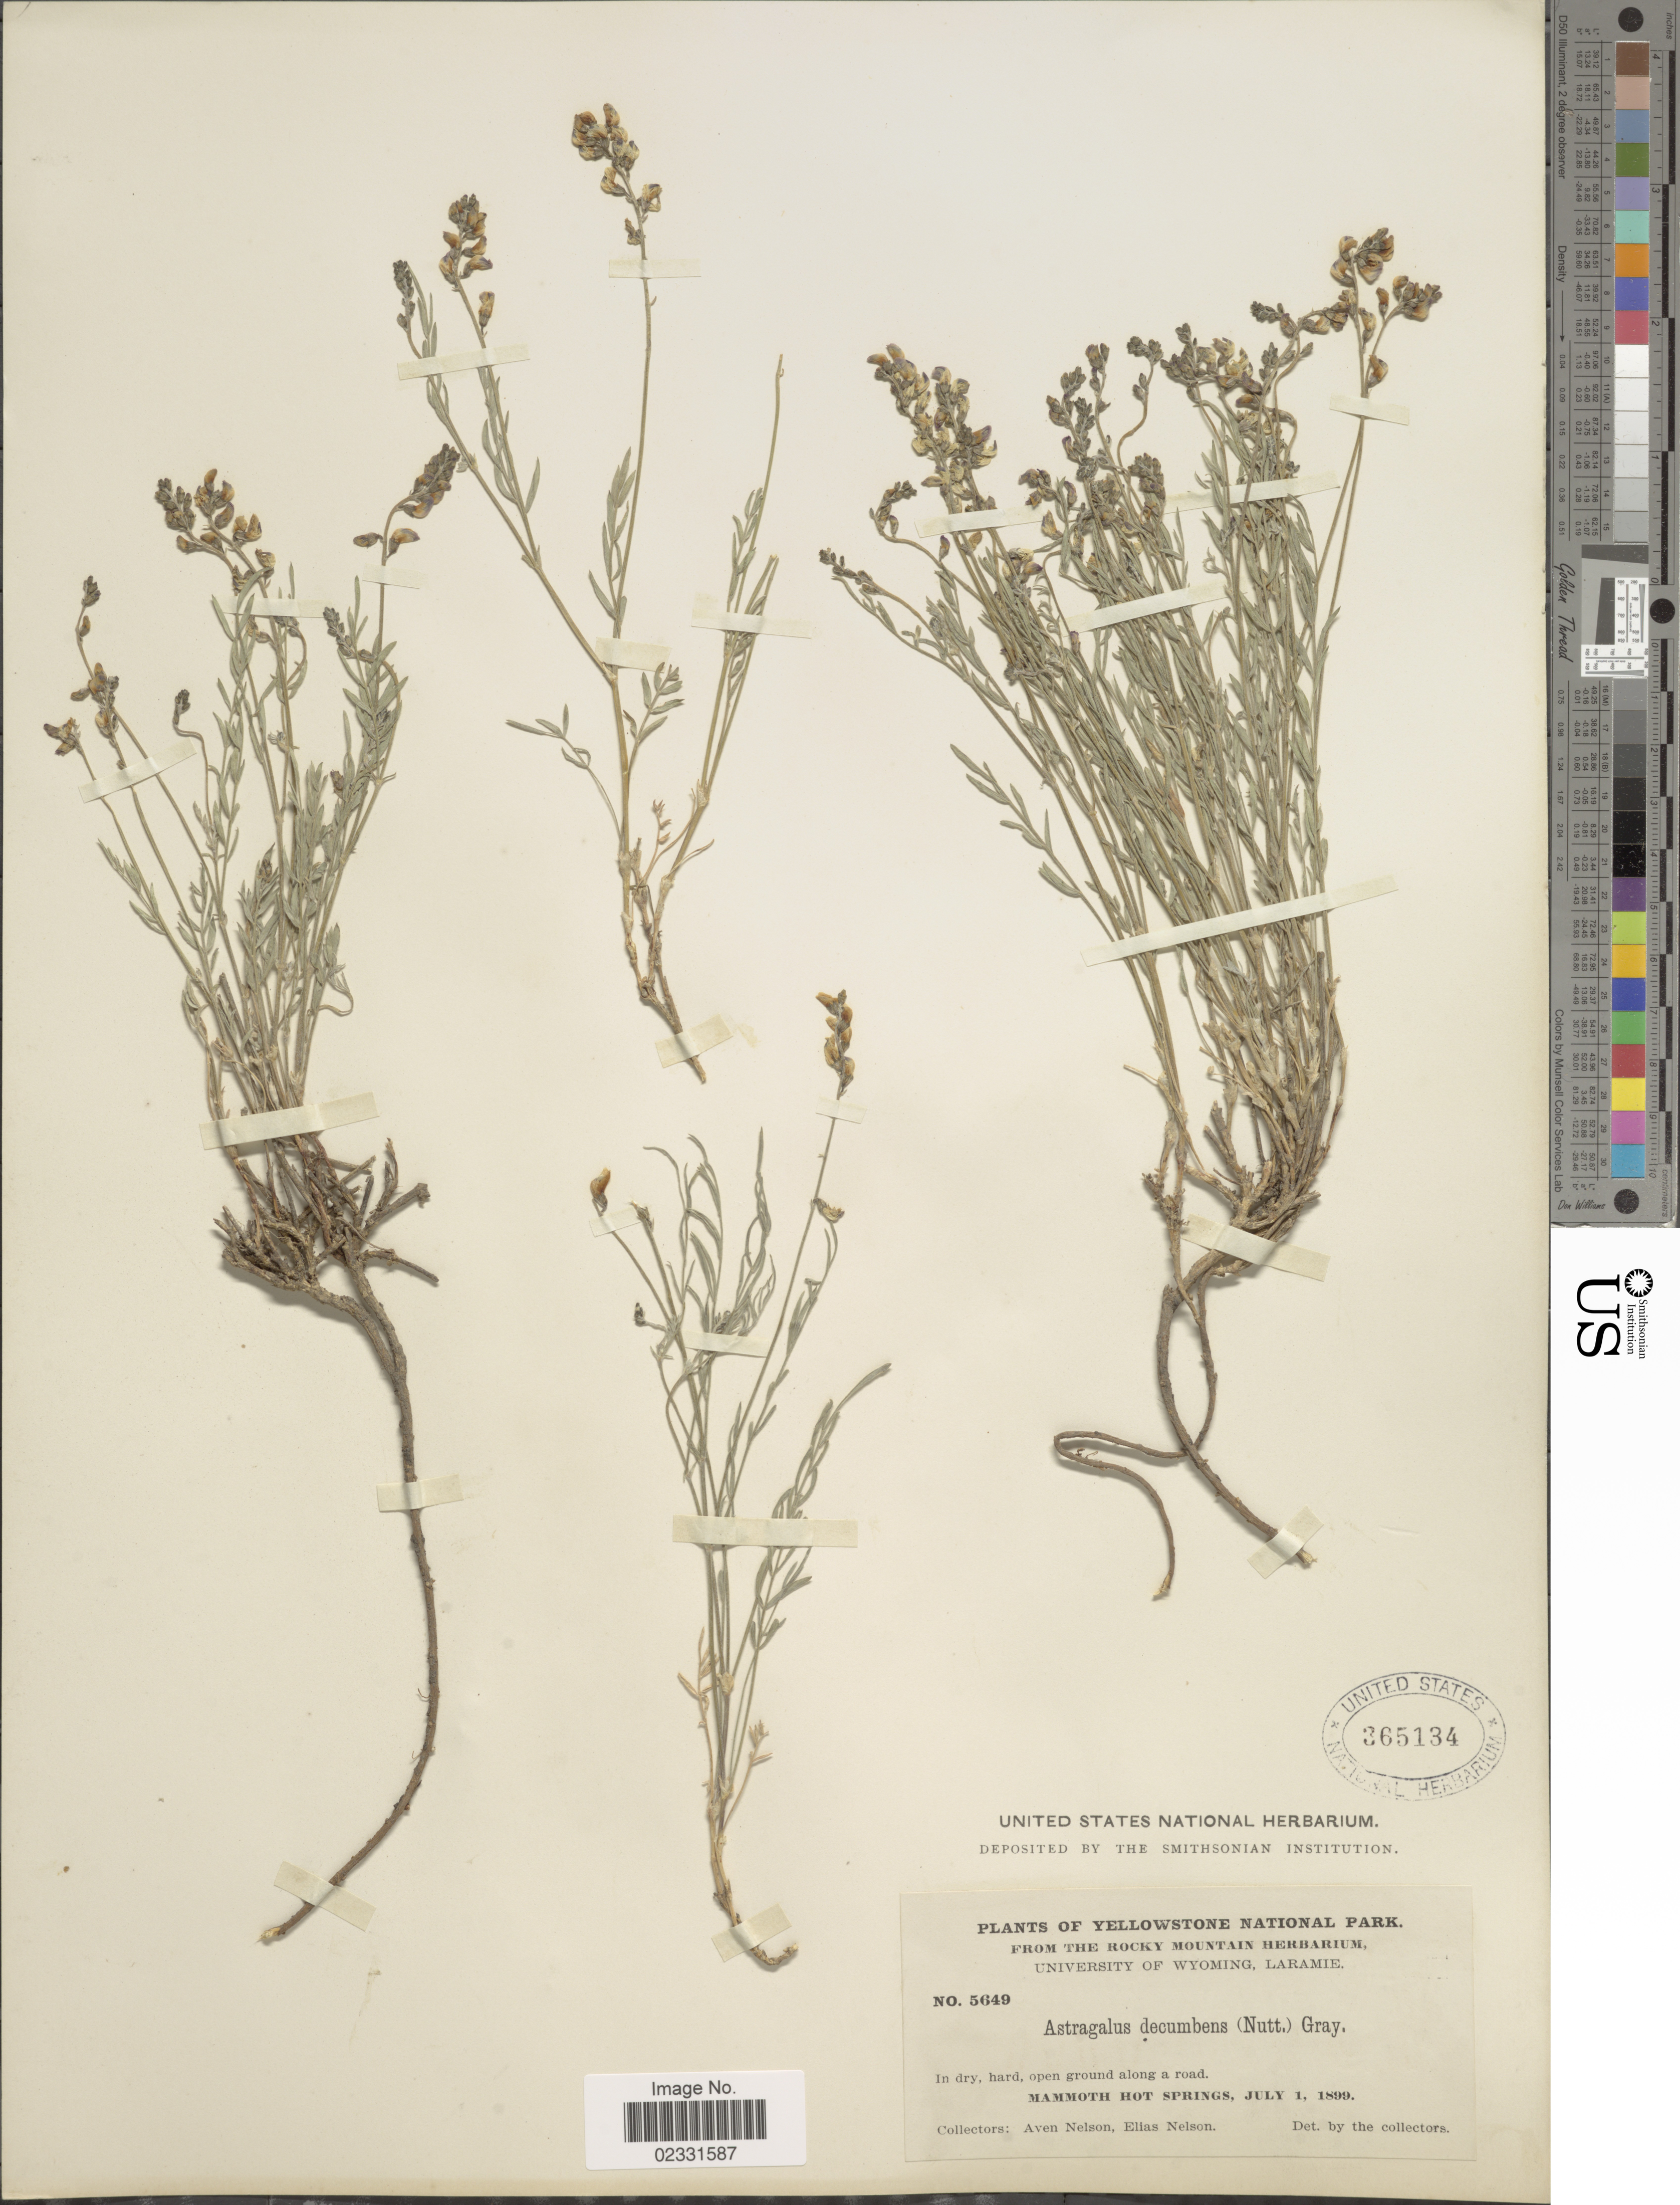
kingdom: Plantae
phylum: Tracheophyta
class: Magnoliopsida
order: Fabales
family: Fabaceae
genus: Astragalus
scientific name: Astragalus griseopubescens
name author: E. Sheld.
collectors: A. Nelson & E. Nelson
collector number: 5649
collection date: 1899-07-01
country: United States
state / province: Wyoming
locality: Yellowstone National Park, Mammoth Hot Springs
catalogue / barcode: US 365134